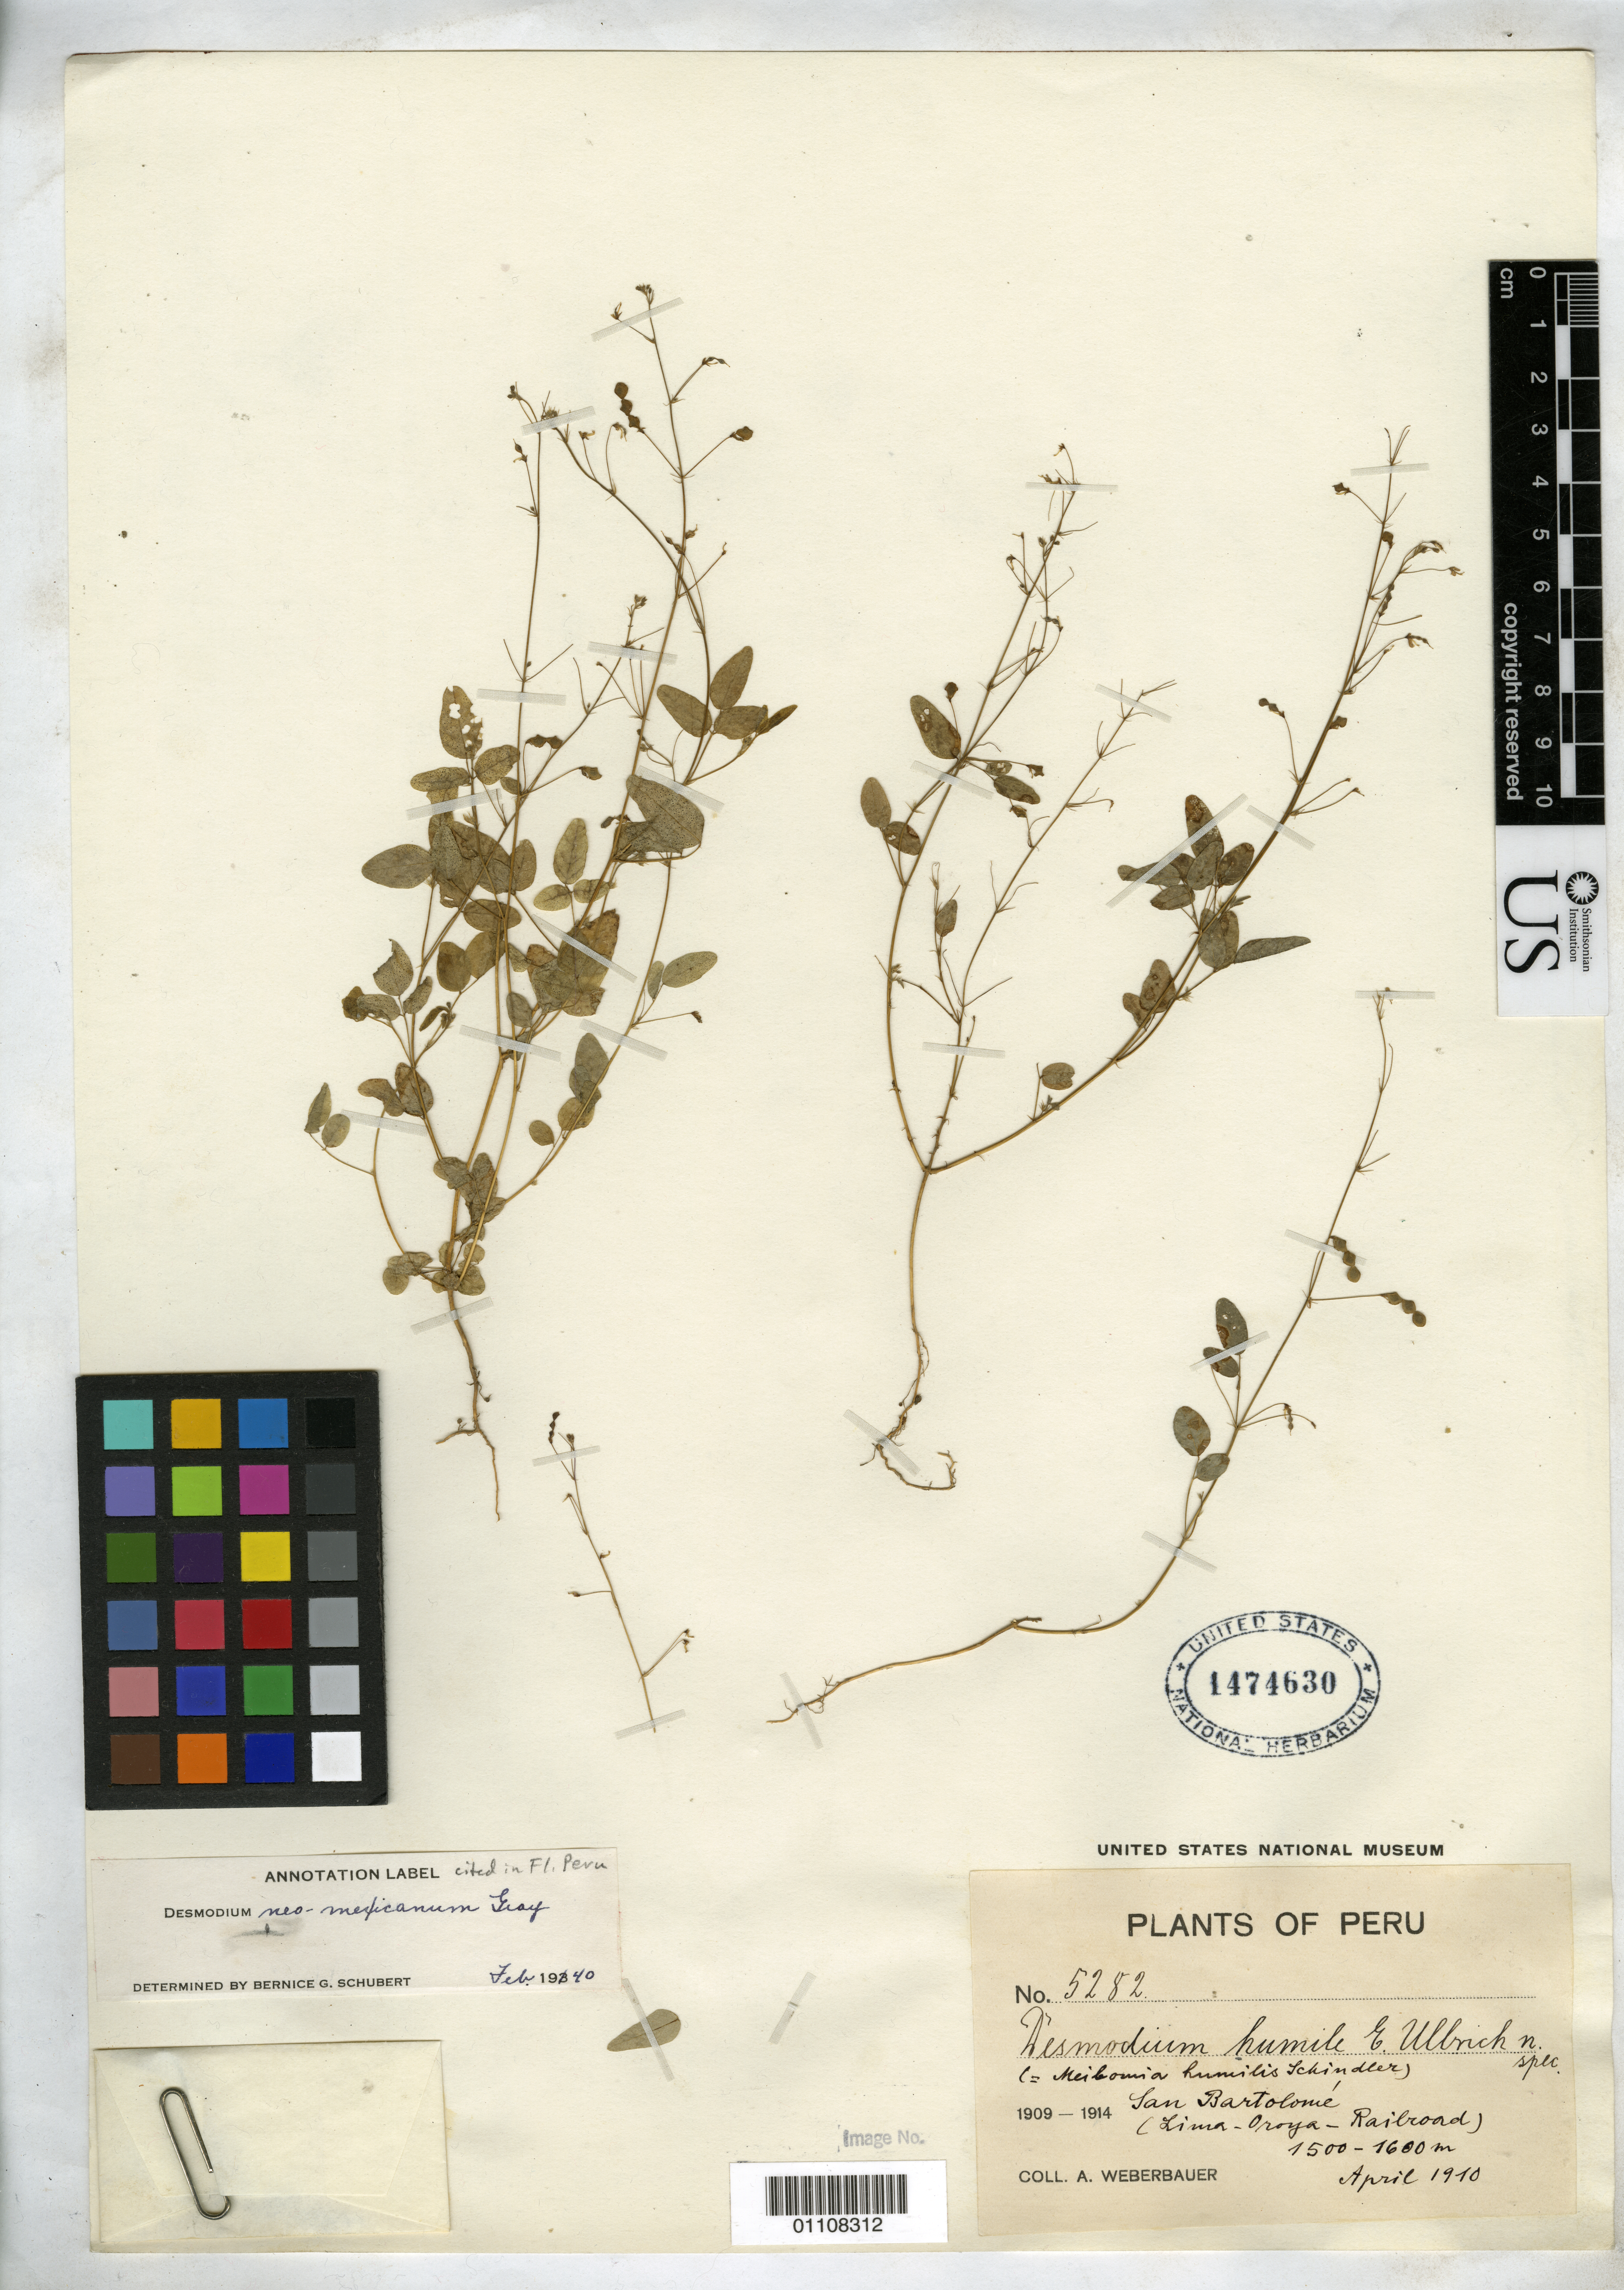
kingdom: Plantae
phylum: Tracheophyta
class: Magnoliopsida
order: Fabales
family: Fabaceae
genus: Meibomia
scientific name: Meibomia humilis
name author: Schindl.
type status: Syntype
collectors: A. Weberbauer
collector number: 5282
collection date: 1910-04-10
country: Peru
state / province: Lima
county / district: Huarochirí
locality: Lima-Oroya Railroad. San Bartolome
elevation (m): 1500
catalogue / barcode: US 1474630